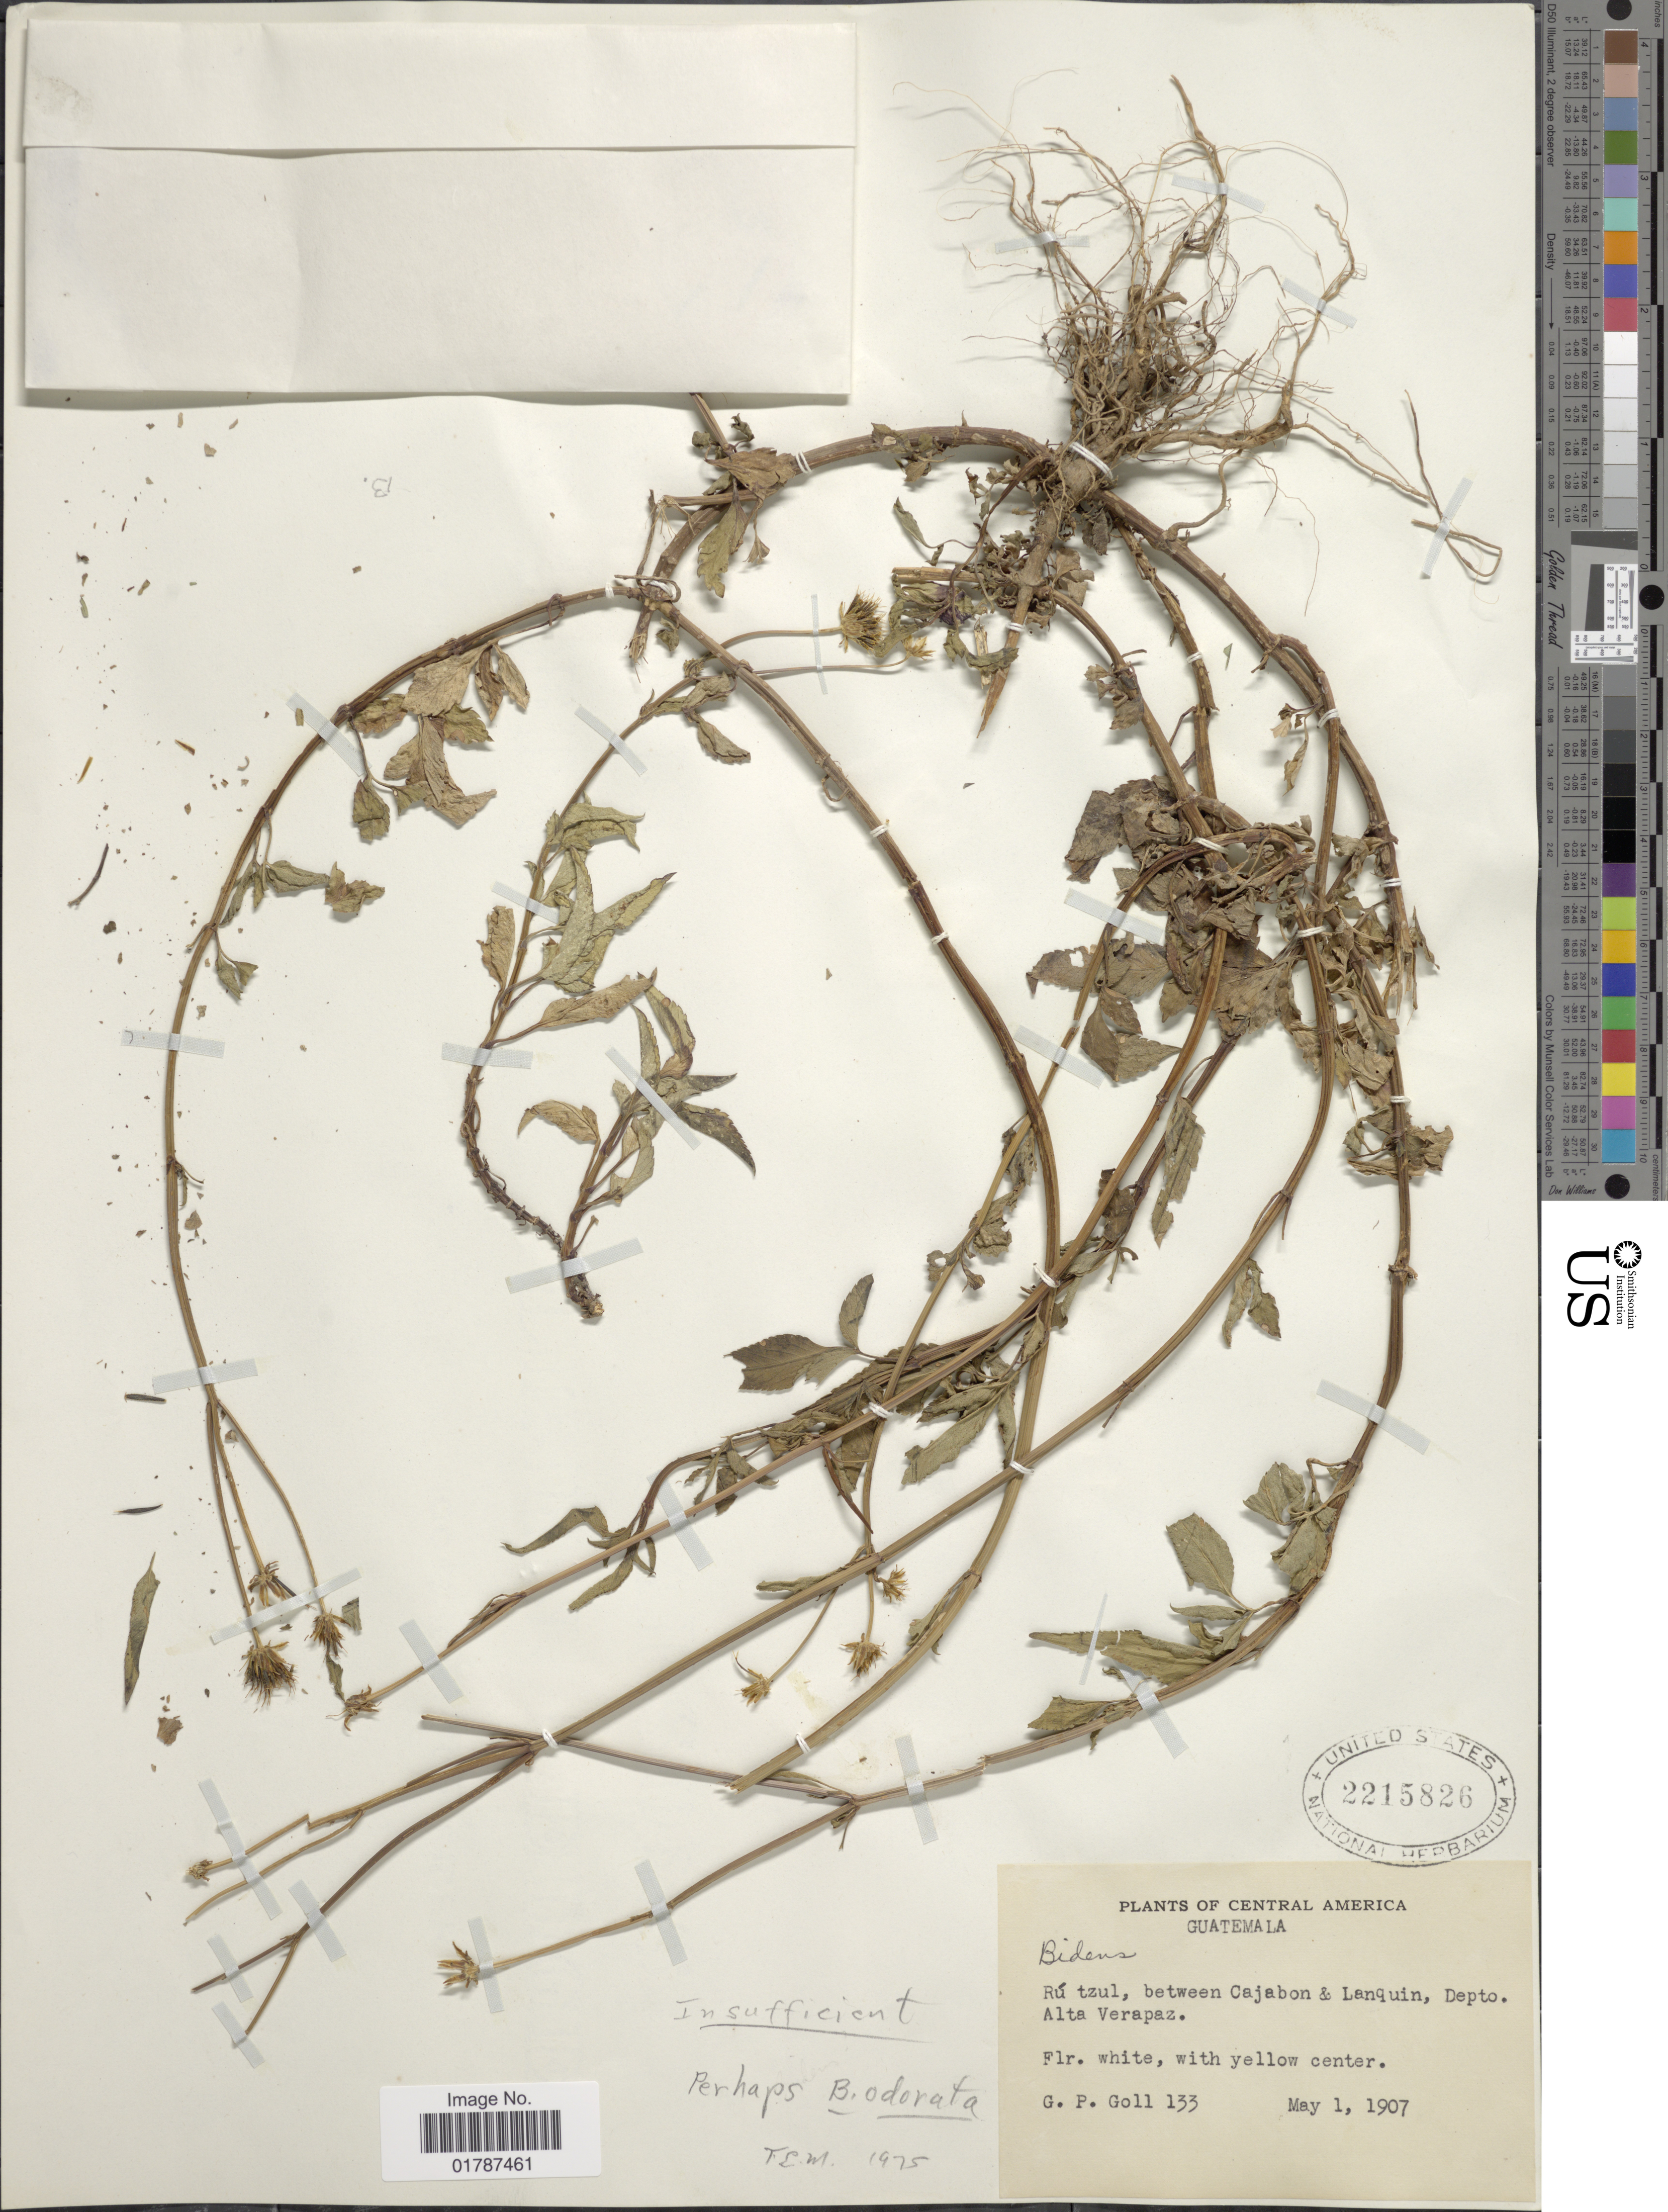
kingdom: Plantae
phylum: Tracheophyta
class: Magnoliopsida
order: Asterales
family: Asteraceae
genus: Bidens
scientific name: Bidens odorata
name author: Cav.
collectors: G. P. Goll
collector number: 133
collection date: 1907-05-01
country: Guatemala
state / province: Alta Verapaz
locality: Rutzul, between Cajabon & Lanquin, Depto. Alta Verapaz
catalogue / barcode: US 2215826